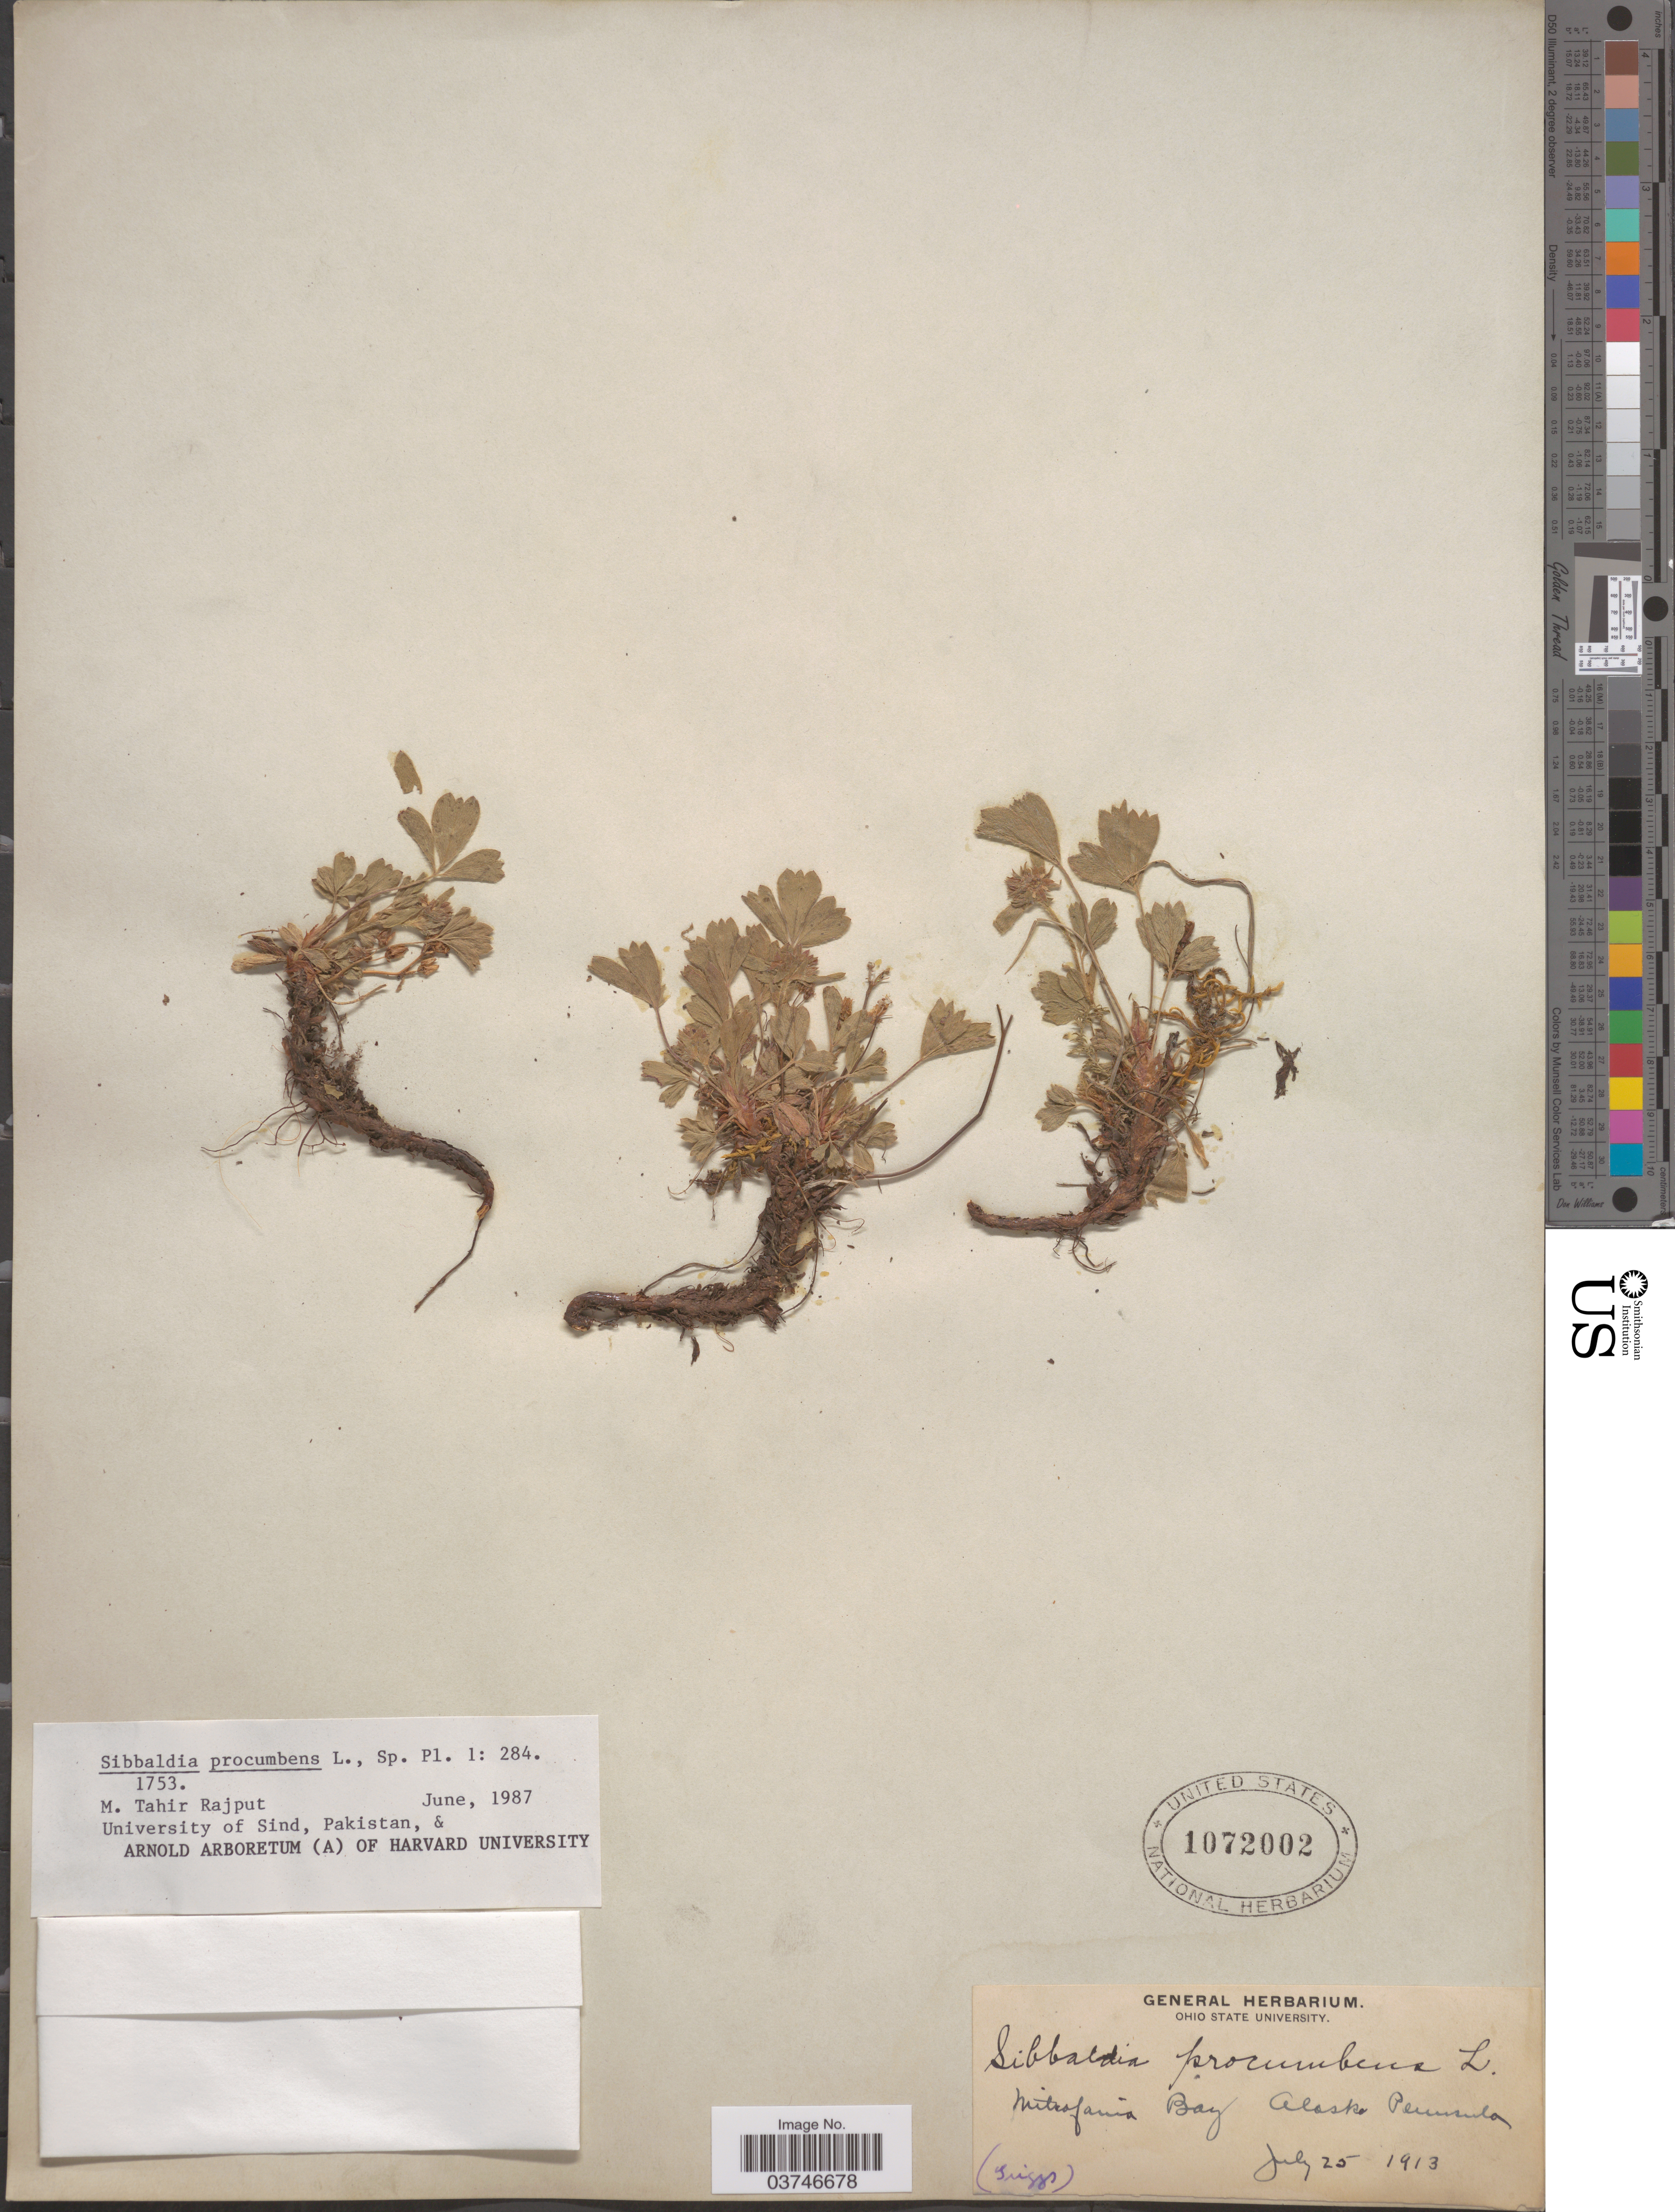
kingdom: Plantae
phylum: Tracheophyta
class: Magnoliopsida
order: Rosales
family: Rosaceae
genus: Sibbaldia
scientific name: Sibbaldia procumbens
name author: L.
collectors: R. F. Griggs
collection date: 1913-07-25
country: United States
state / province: Alaska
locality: Mitrofania Bay, Alaska Peninsula.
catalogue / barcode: US 1072002